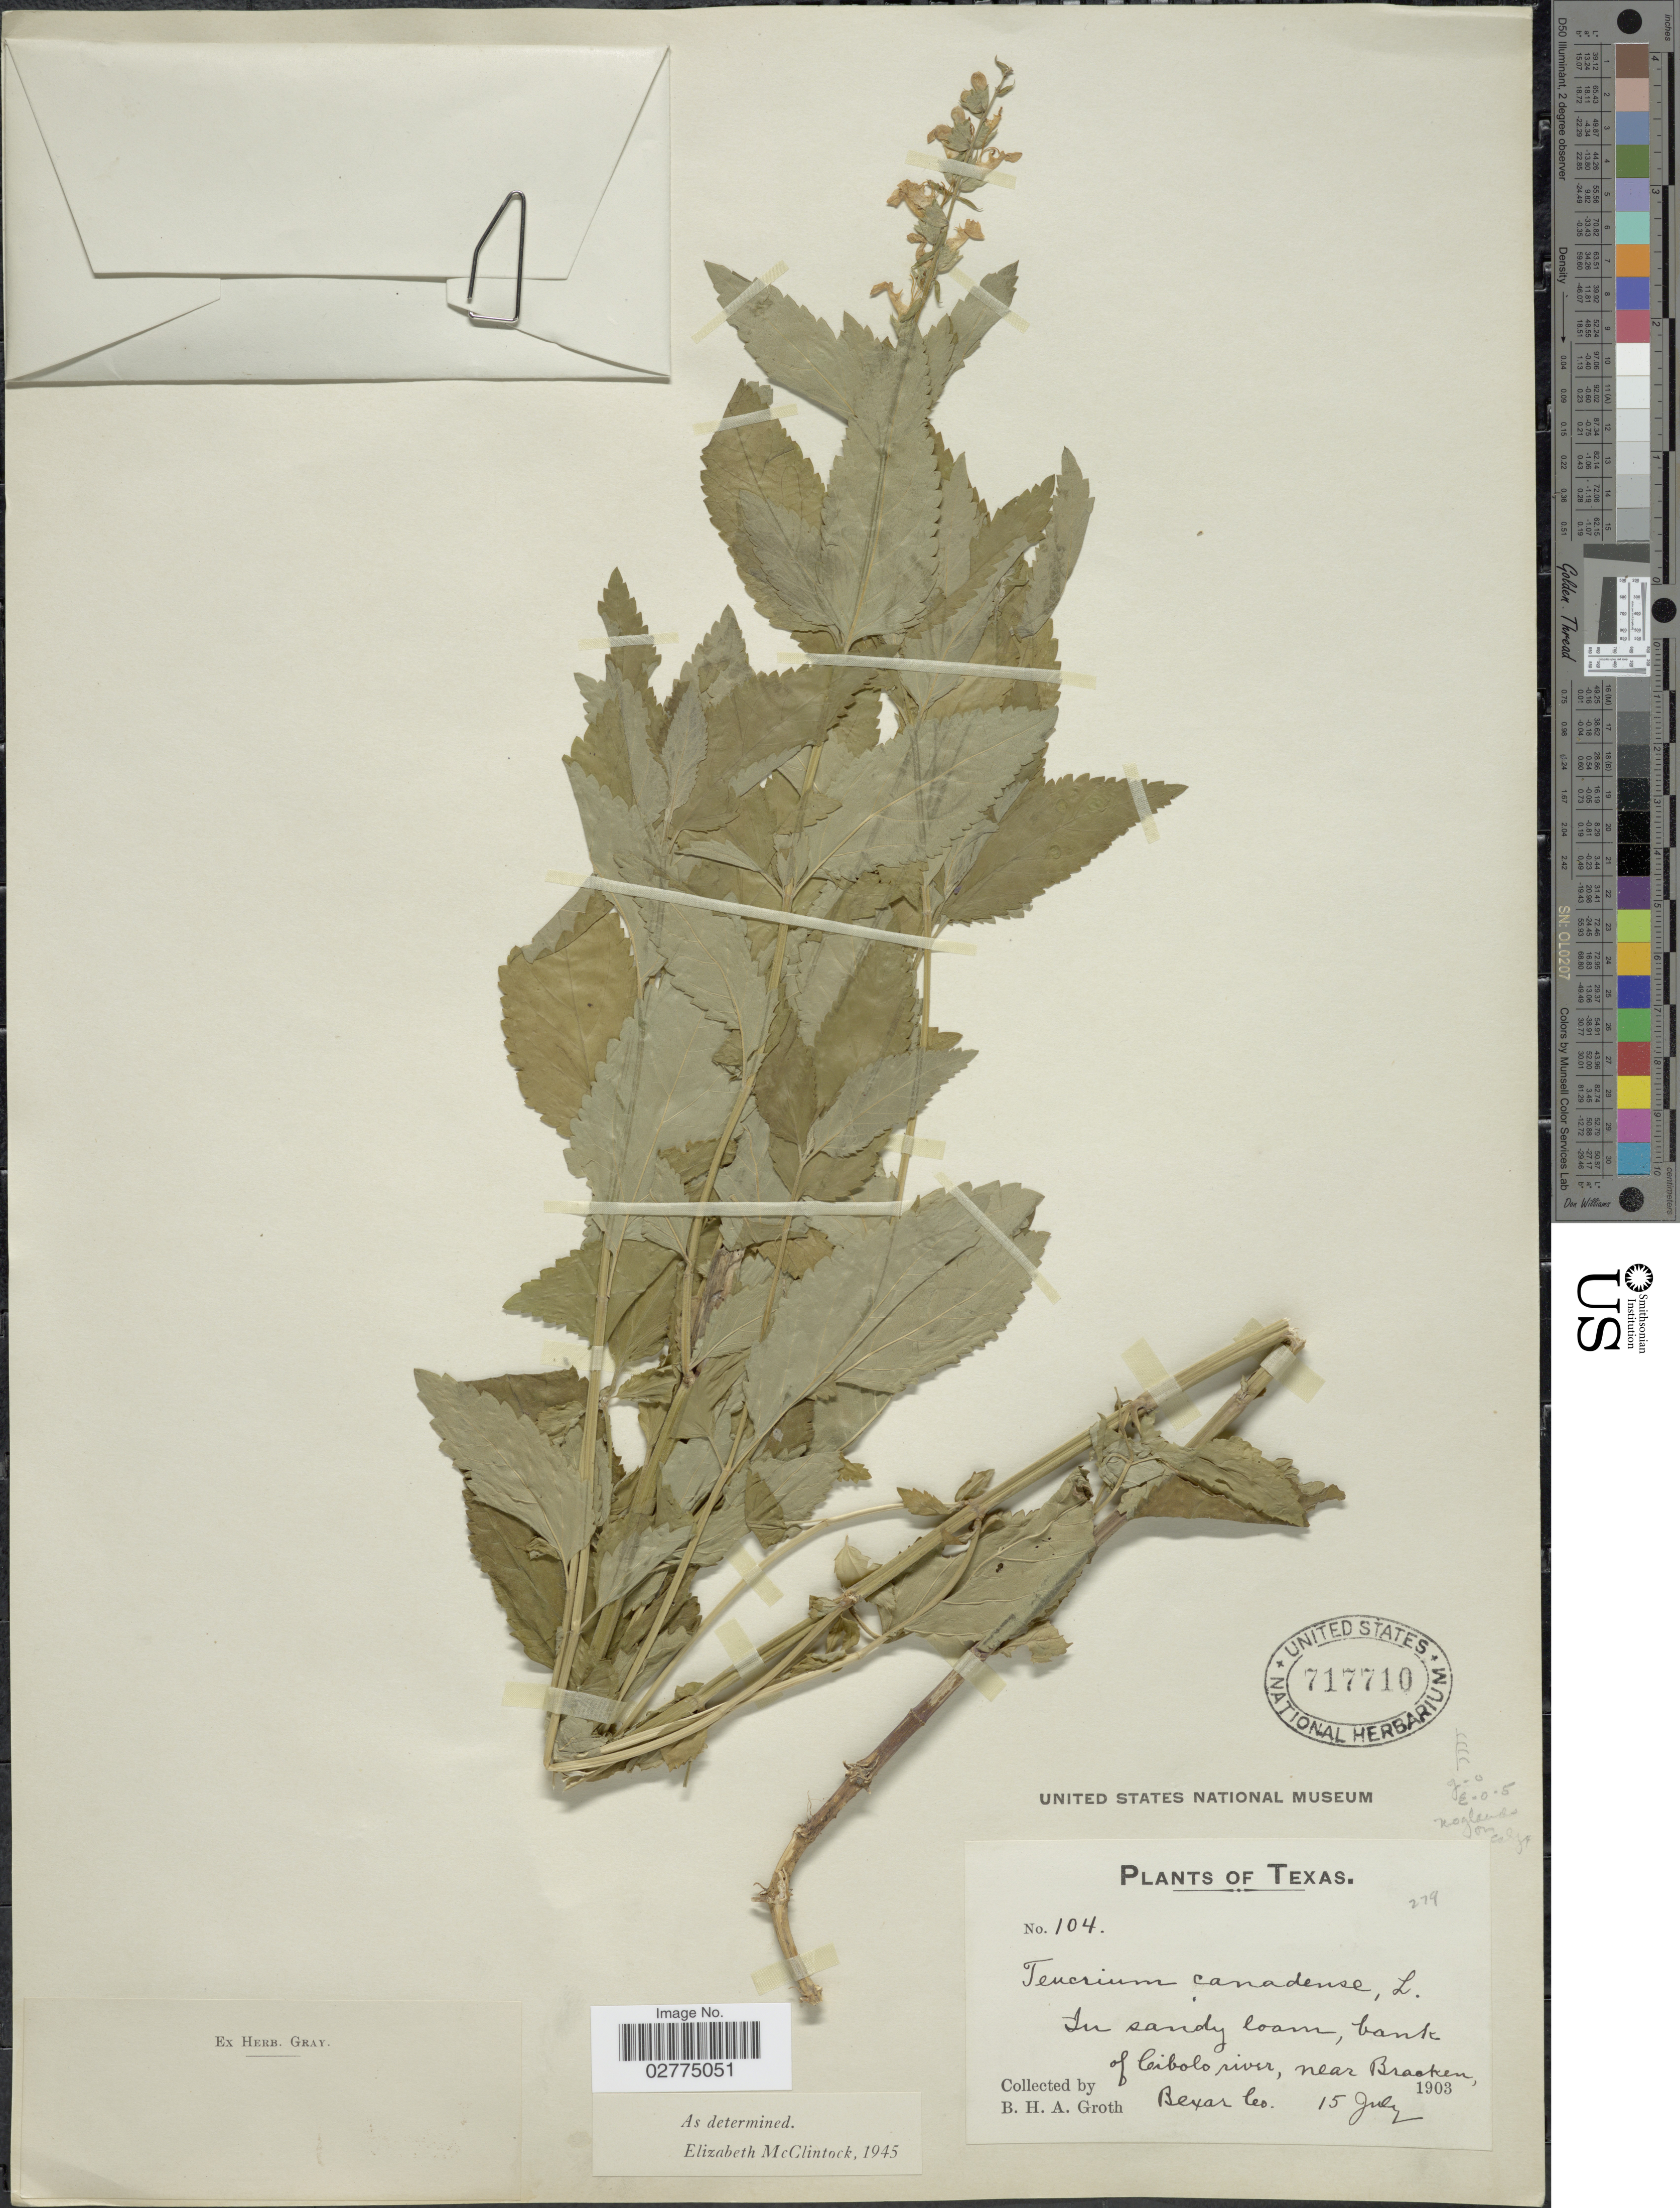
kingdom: Plantae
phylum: Tracheophyta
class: Magnoliopsida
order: Lamiales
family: Lamiaceae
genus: Teucrium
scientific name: Teucrium canadense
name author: L.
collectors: B. Groth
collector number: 104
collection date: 1903-07-15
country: United States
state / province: Texas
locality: In sandy loam, bank of Cibolo river, near Bracken.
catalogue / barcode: US 717710